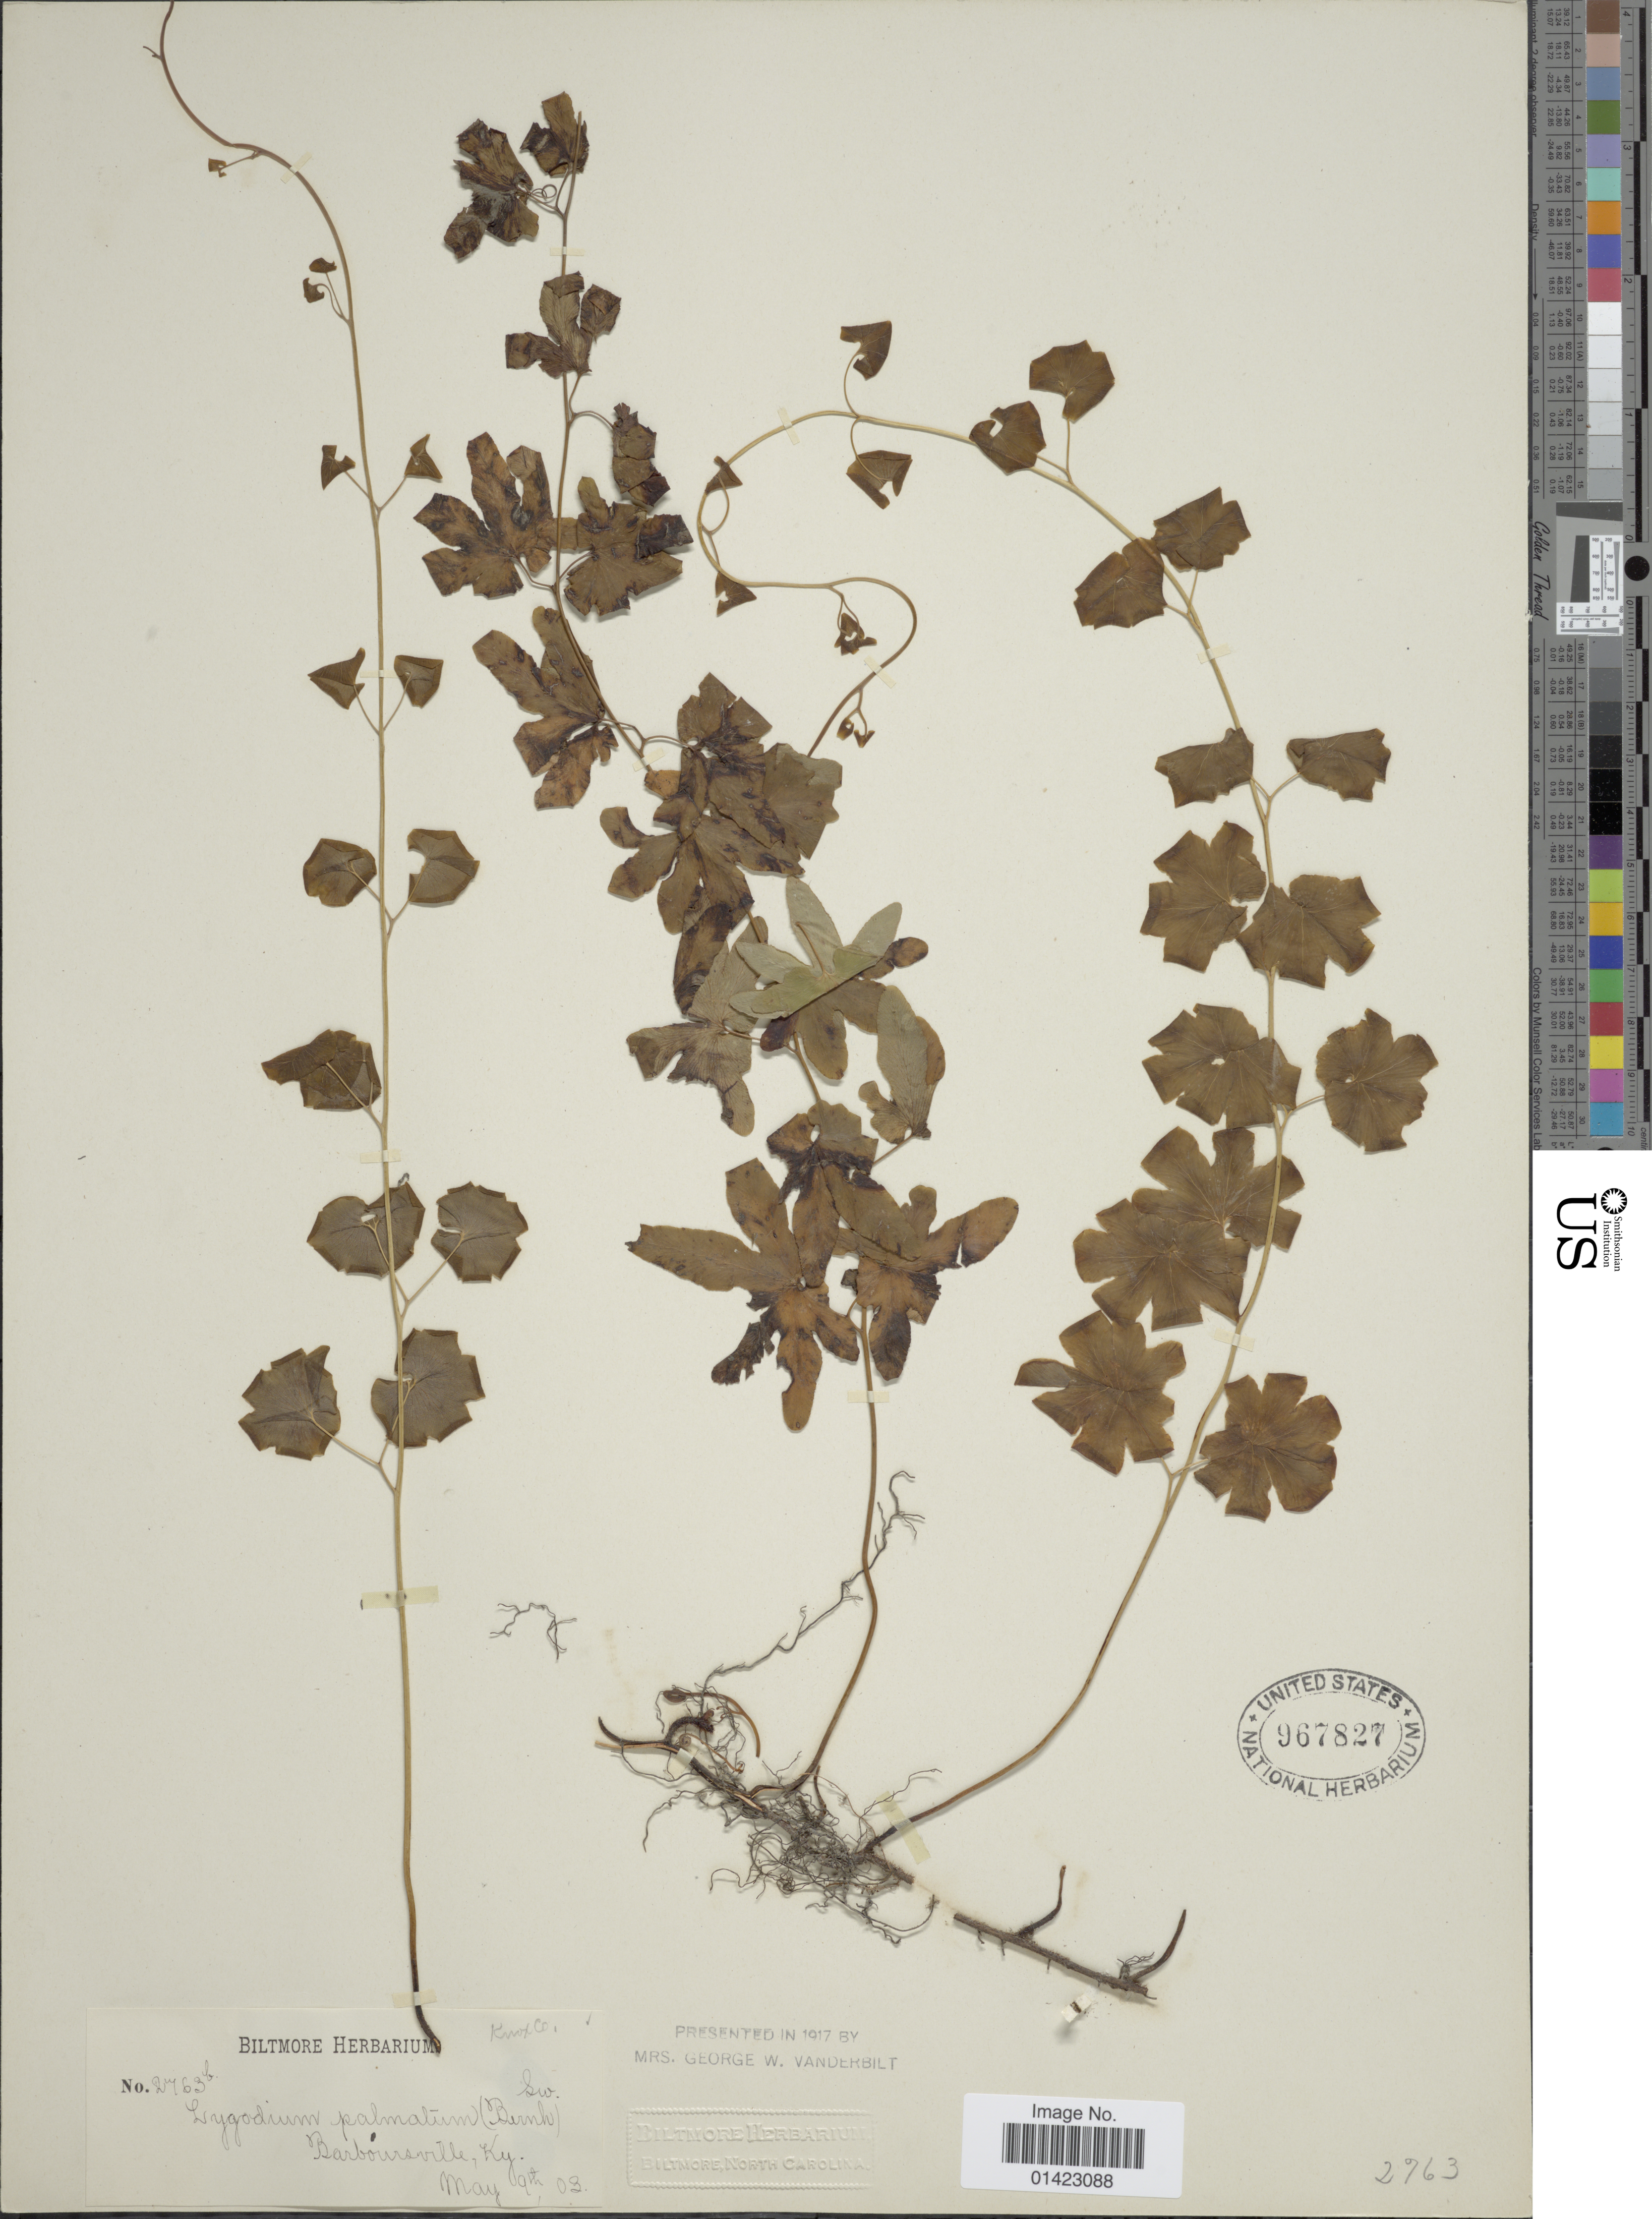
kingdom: Plantae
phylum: Tracheophyta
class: Polypodiopsida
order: Schizaeales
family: Lygodiaceae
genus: Lygodium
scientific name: Lygodium palmatum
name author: (Bernh.) Sw.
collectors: ex herb. Biltmore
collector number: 2763b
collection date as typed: Transcribed d/m/y: 9/5/3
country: United States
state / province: Kentucky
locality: Barboursville, Ky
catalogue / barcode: US 967827